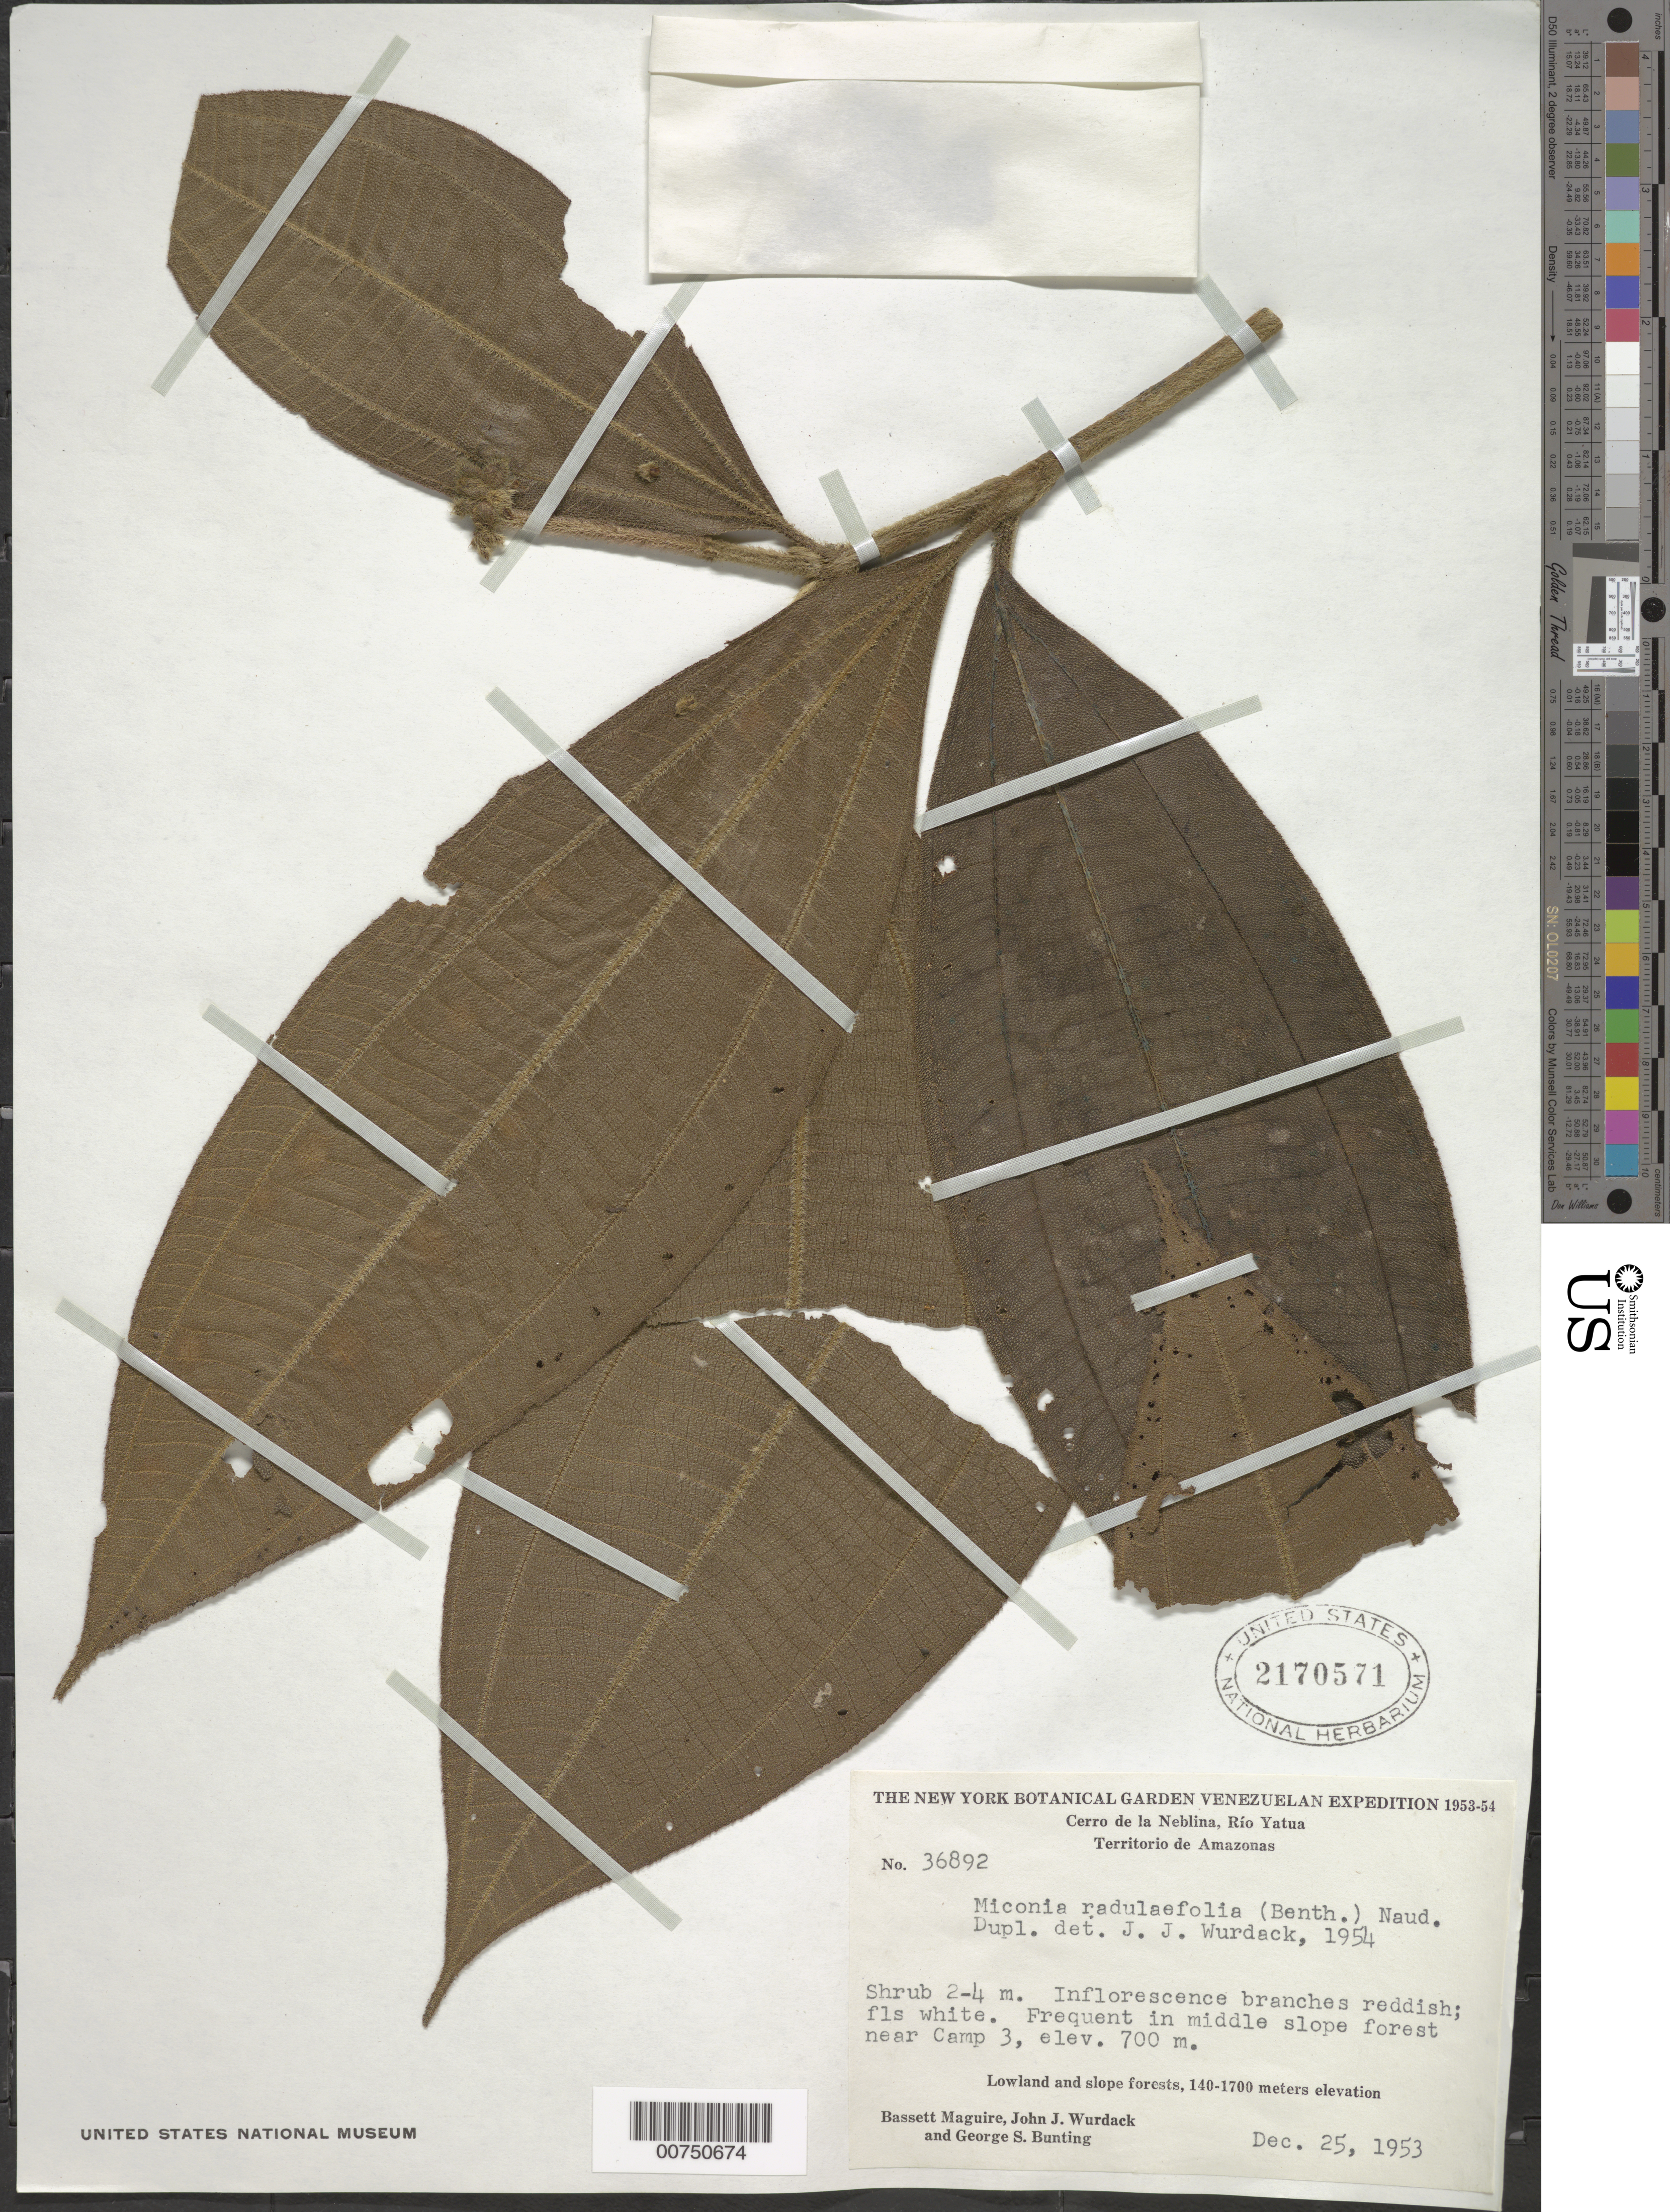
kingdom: Plantae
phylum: Tracheophyta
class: Magnoliopsida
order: Myrtales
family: Melastomataceae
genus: Miconia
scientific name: Miconia radulifolia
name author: (Benth.) Naudin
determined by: Wurdack, John J., (US), US (UNITED STATES)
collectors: B. Maguire, J. J. Wurdack & G. S. Bunting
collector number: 36892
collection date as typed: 25-Dec-53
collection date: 1953-12-25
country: Venezuela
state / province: Amazonas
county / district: Río Negro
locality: Cerro de la Neblina, Río Yatua, near Camp 3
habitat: Middle slope forest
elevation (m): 700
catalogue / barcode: US 2170571